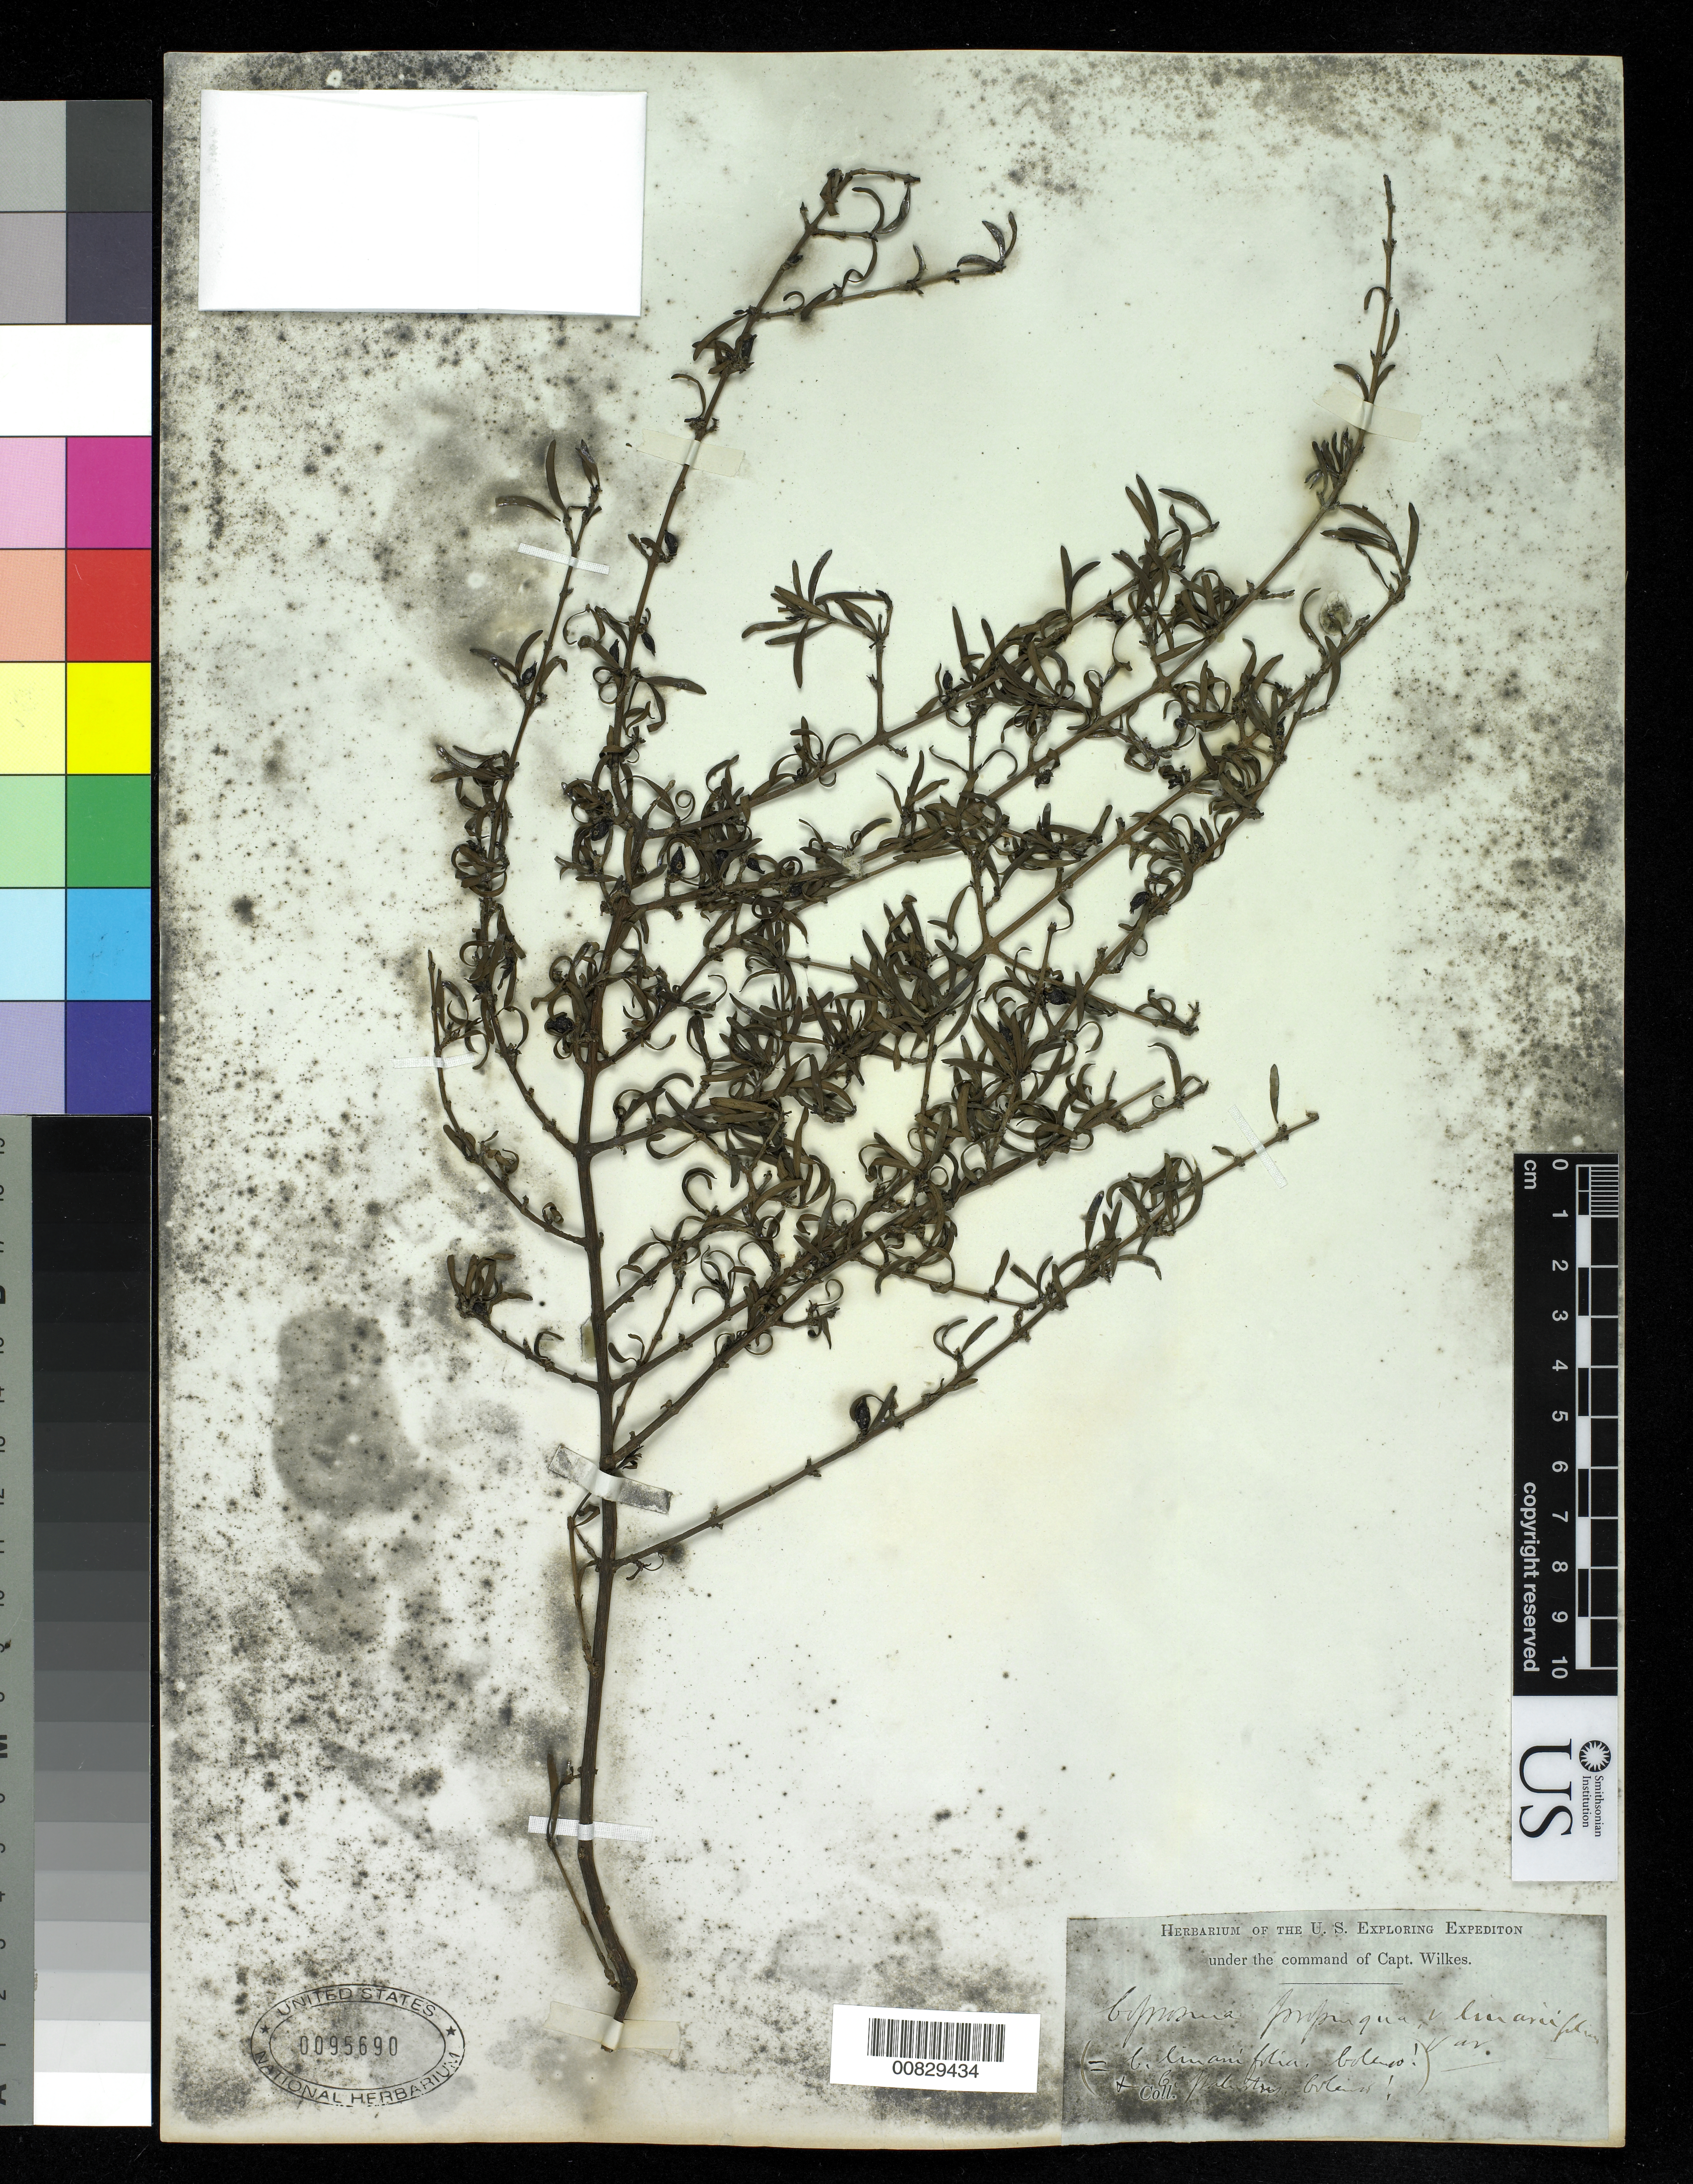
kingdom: Plantae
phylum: Tracheophyta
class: Magnoliopsida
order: Gentianales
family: Rubiaceae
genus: Coprosma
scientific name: Coprosma propinqua var. linariifolia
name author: Hook. f.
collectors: Wilkes Explor. Exped.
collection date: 1838/1842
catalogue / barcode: US 95690